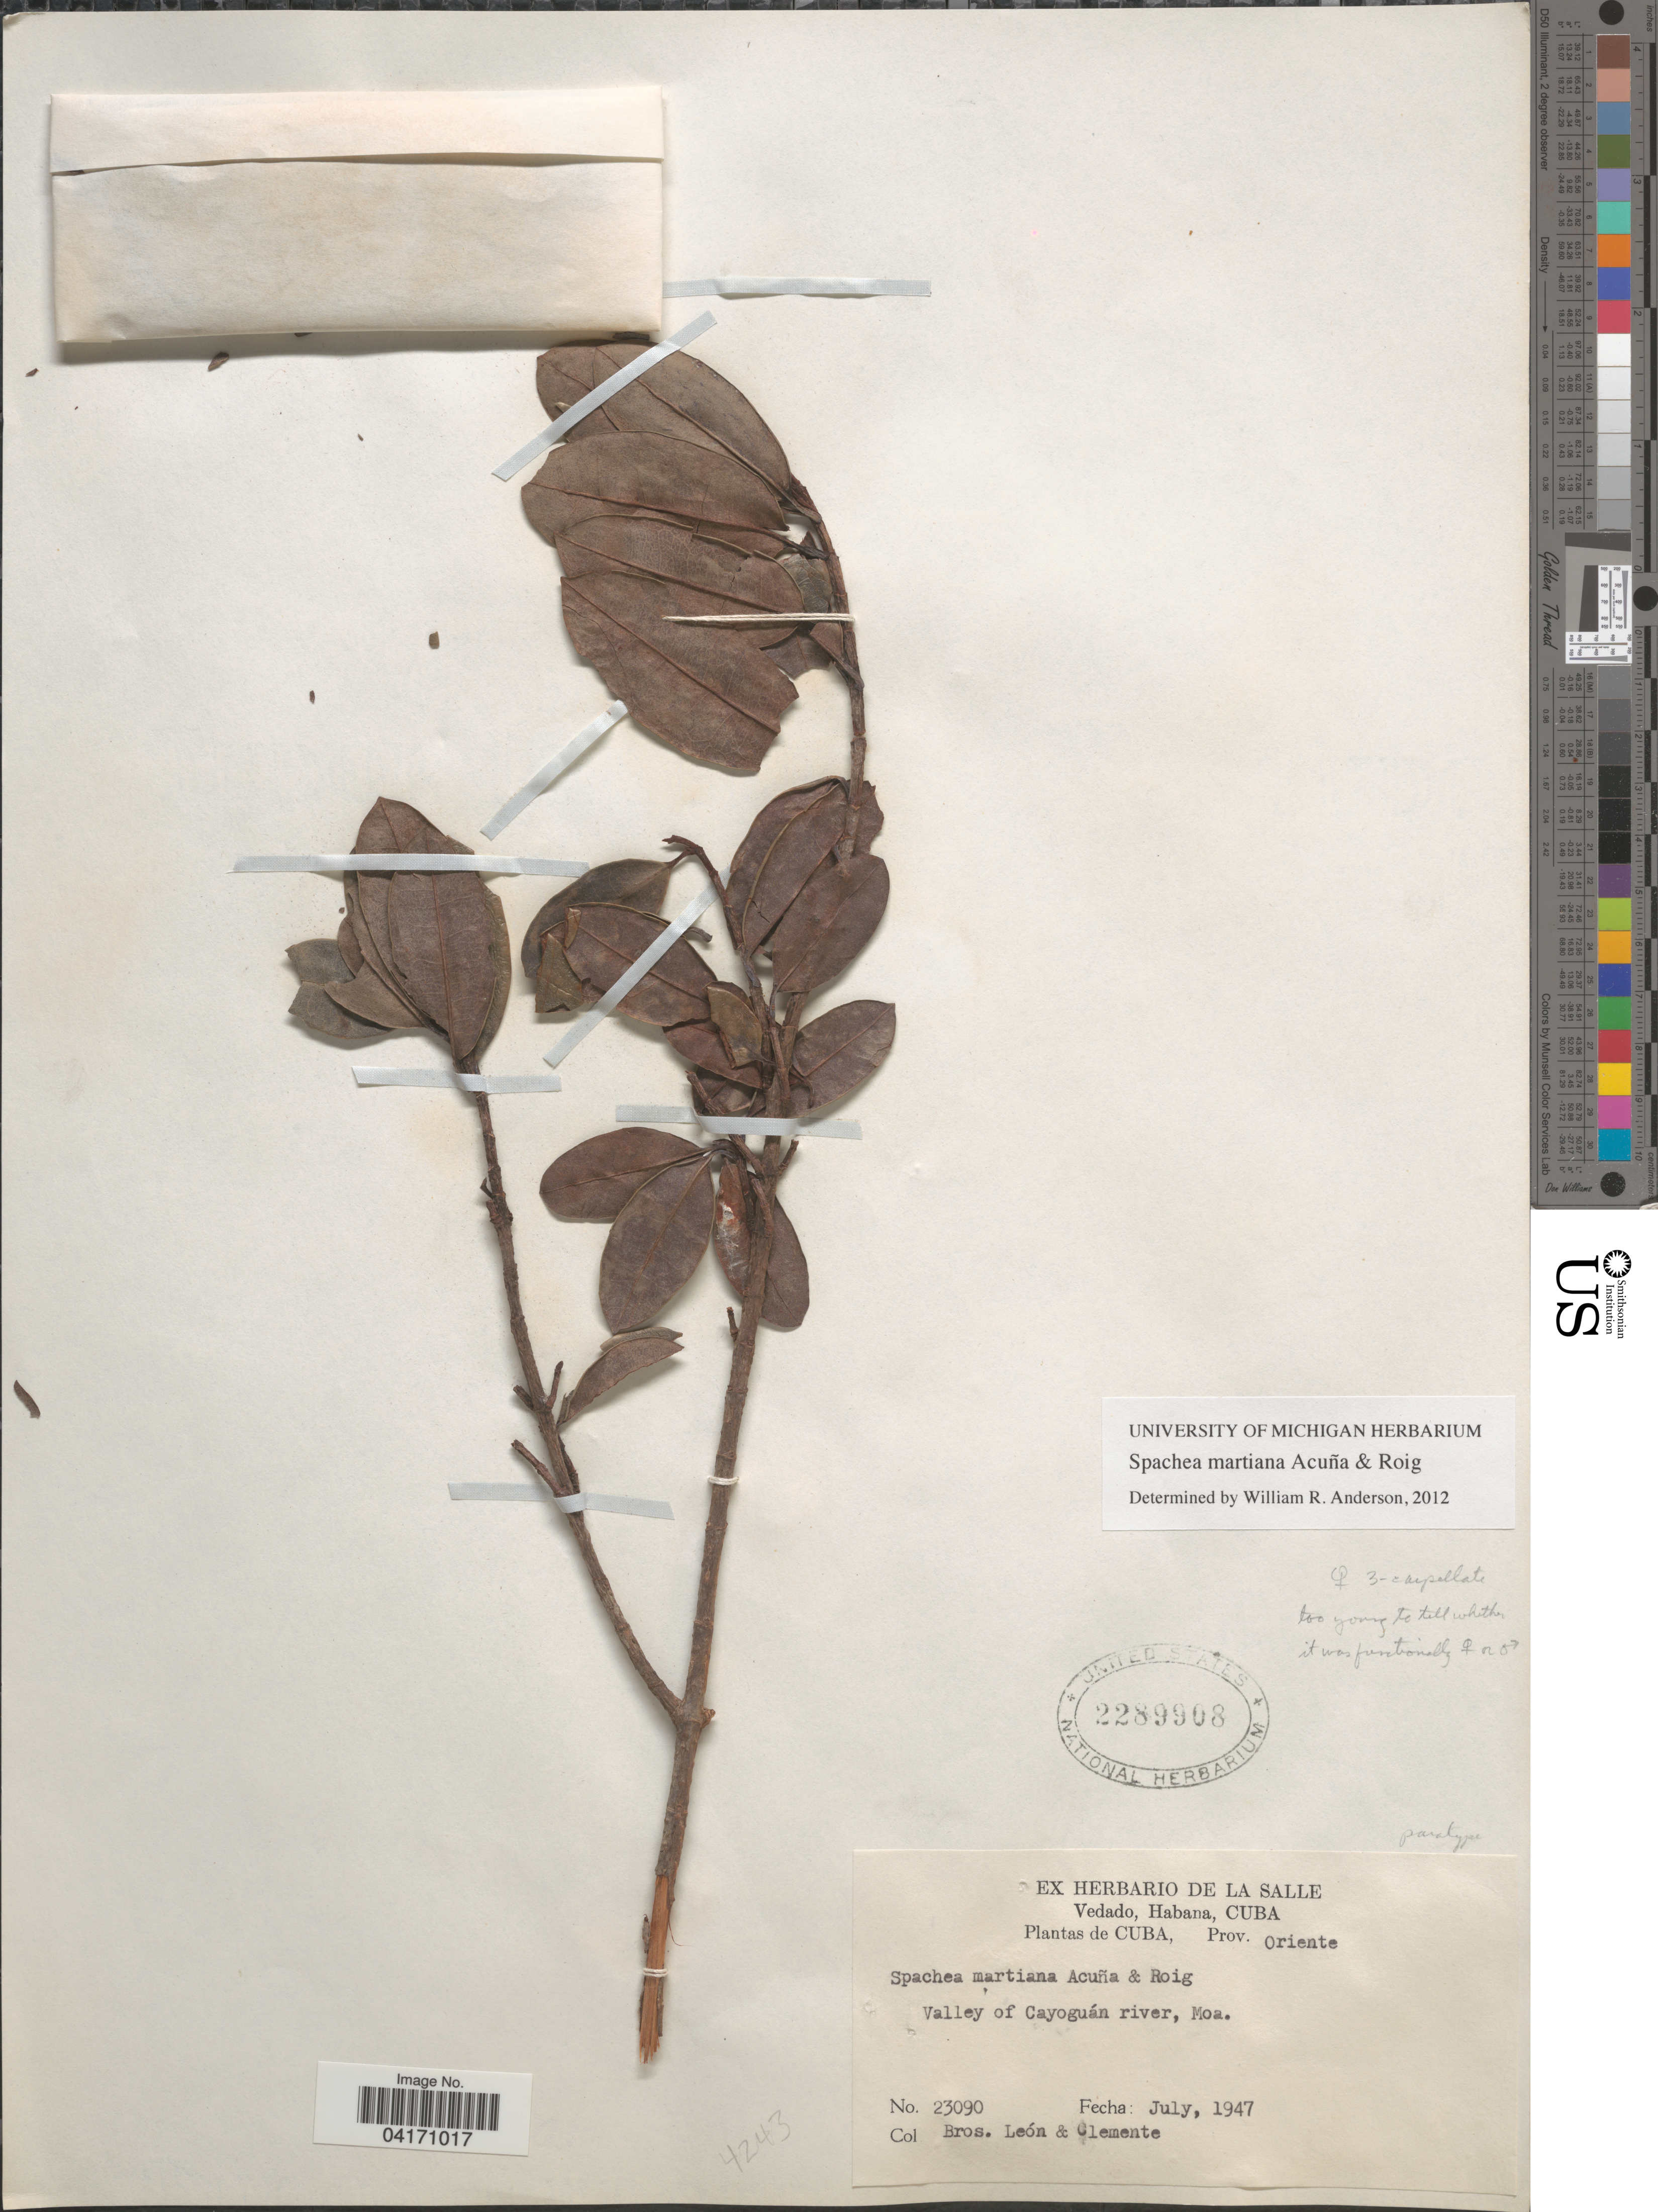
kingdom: Plantae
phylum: Tracheophyta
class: Magnoliopsida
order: Malpighiales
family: Malpighiaceae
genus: Spachea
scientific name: Spachea martiana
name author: Acuña & Roig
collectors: Bro. León & Bro. Clemente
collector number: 23090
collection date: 1947-07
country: Cuba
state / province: Oriente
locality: Valley of Cayoguán river, Moa.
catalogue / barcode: US 2289908